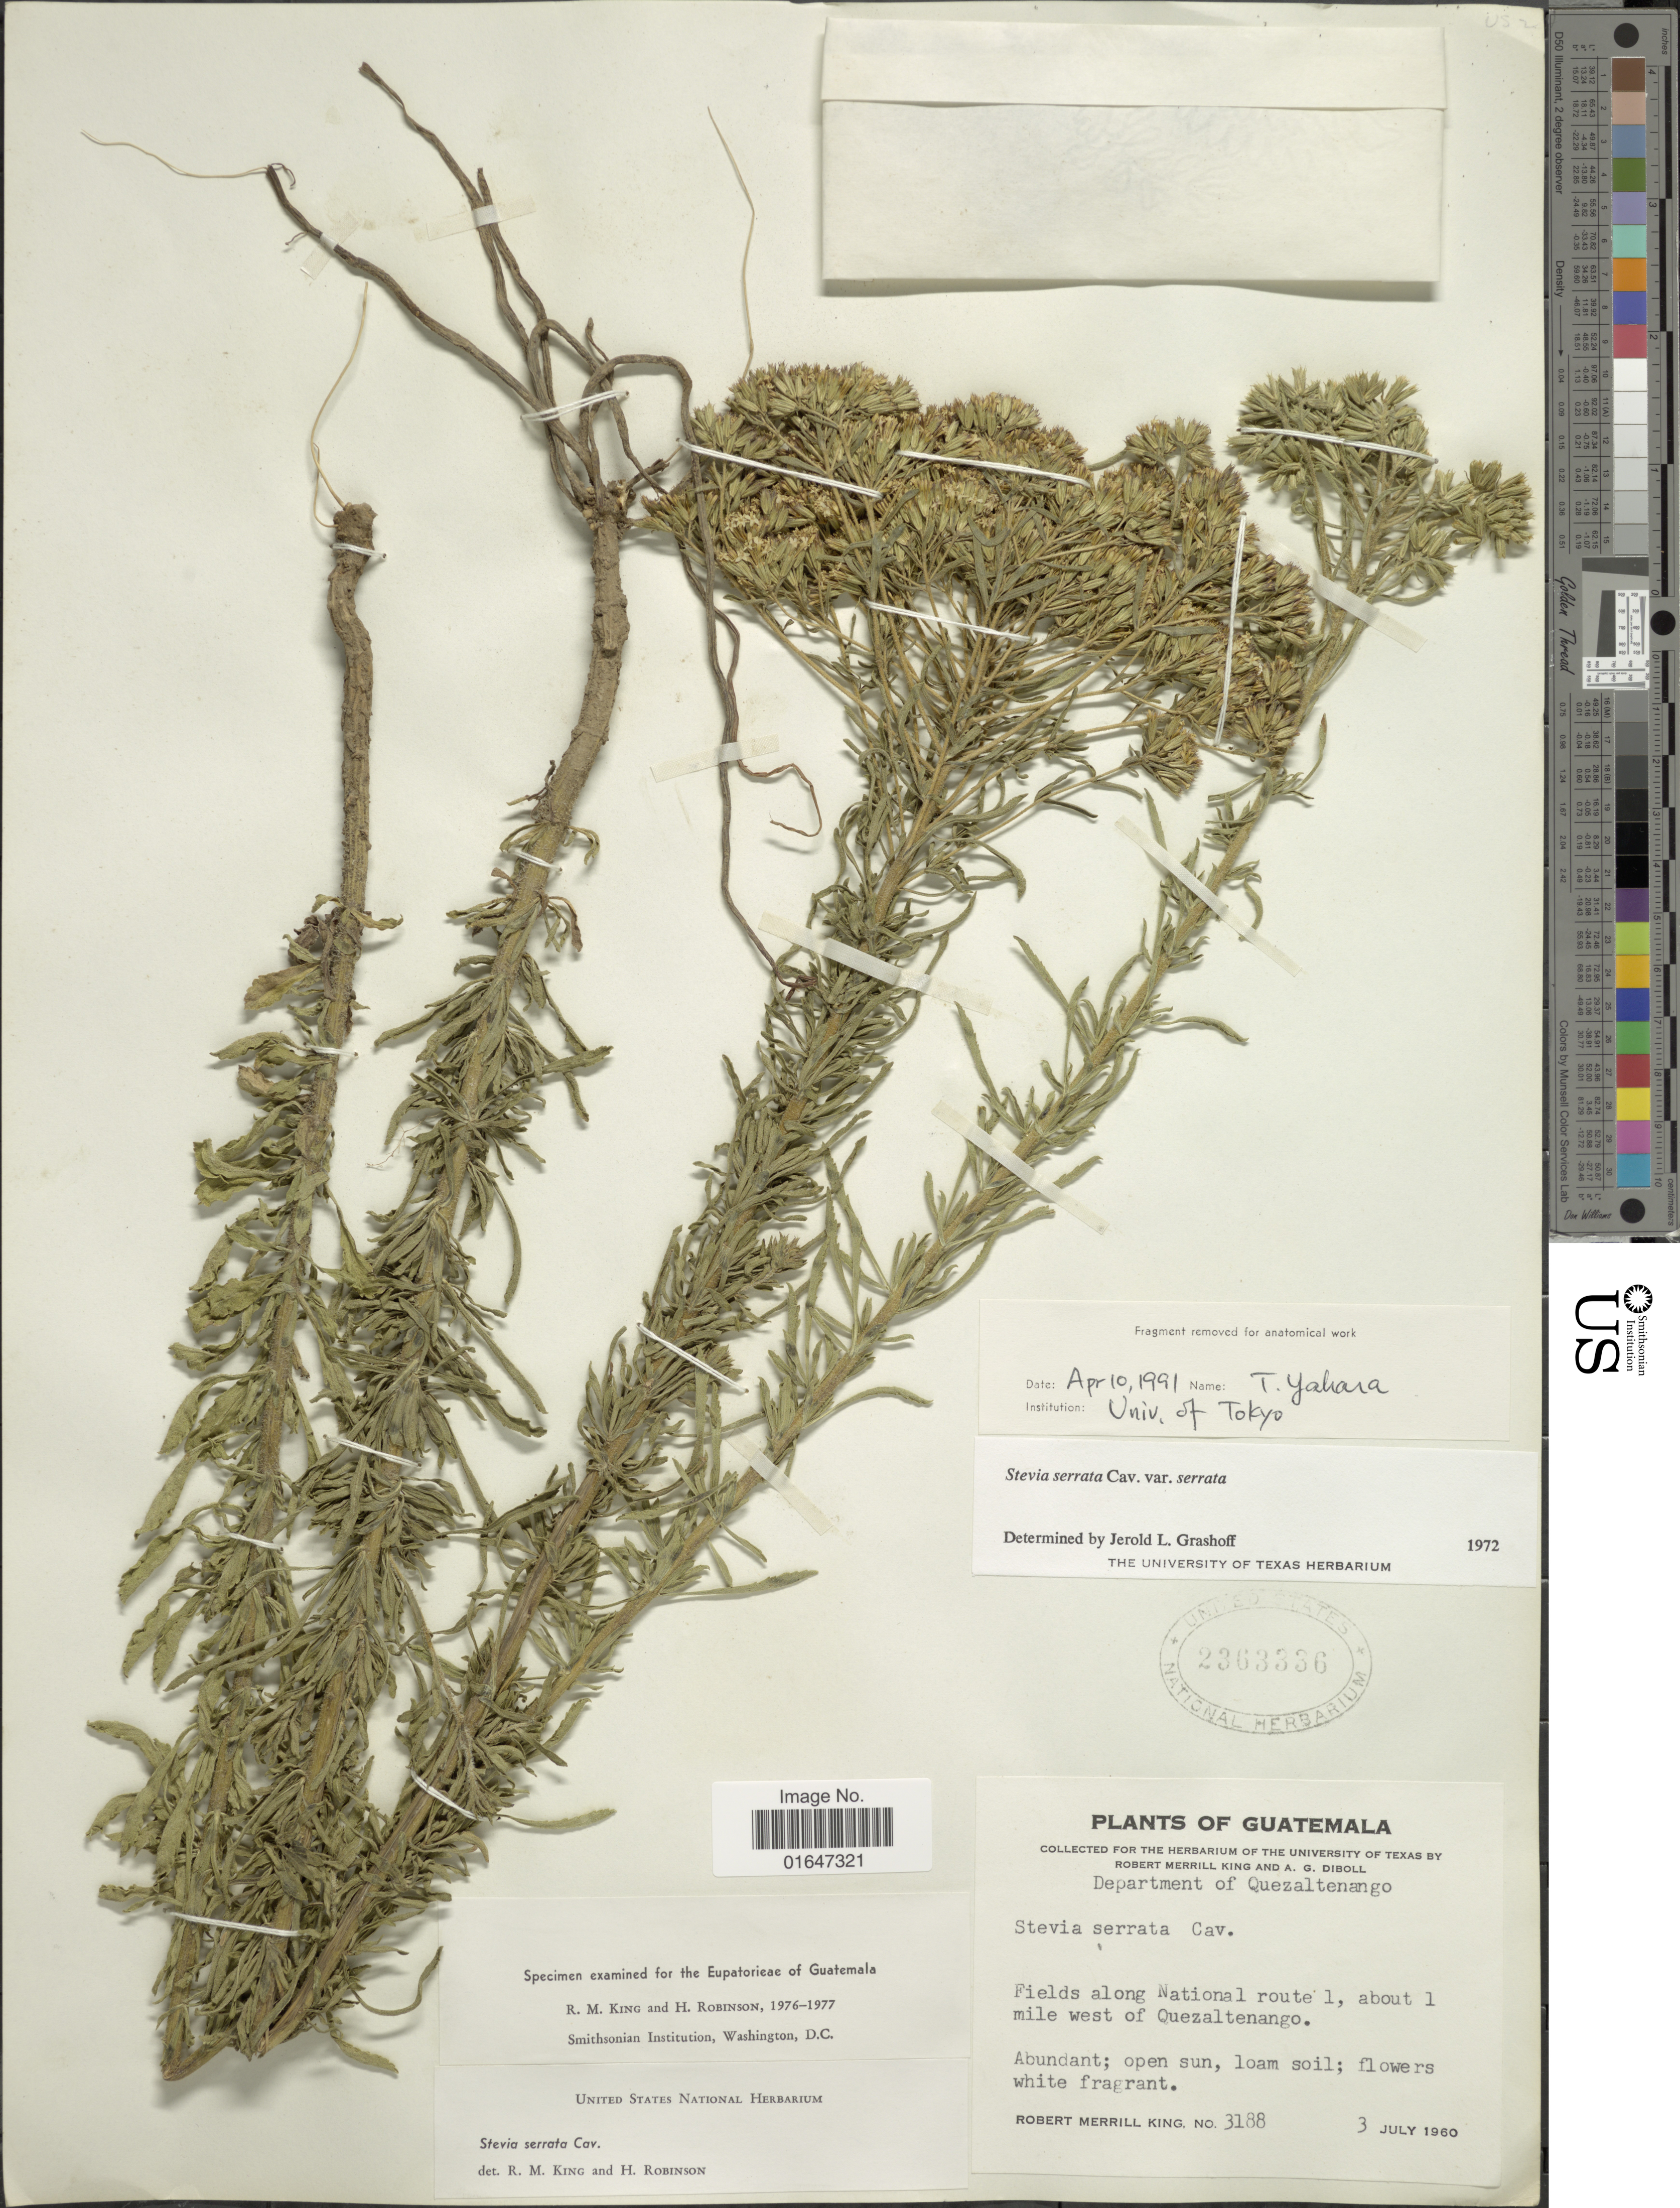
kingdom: Plantae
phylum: Tracheophyta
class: Magnoliopsida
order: Asterales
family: Asteraceae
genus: Stevia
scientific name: Stevia serrata var. serrata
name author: Cav.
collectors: R. M. King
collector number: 3188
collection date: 1960-07-03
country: Guatemala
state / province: Quetzaltenango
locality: Fields along National route 1, about 1 mile west of Quezaltenango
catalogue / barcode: US 2363336